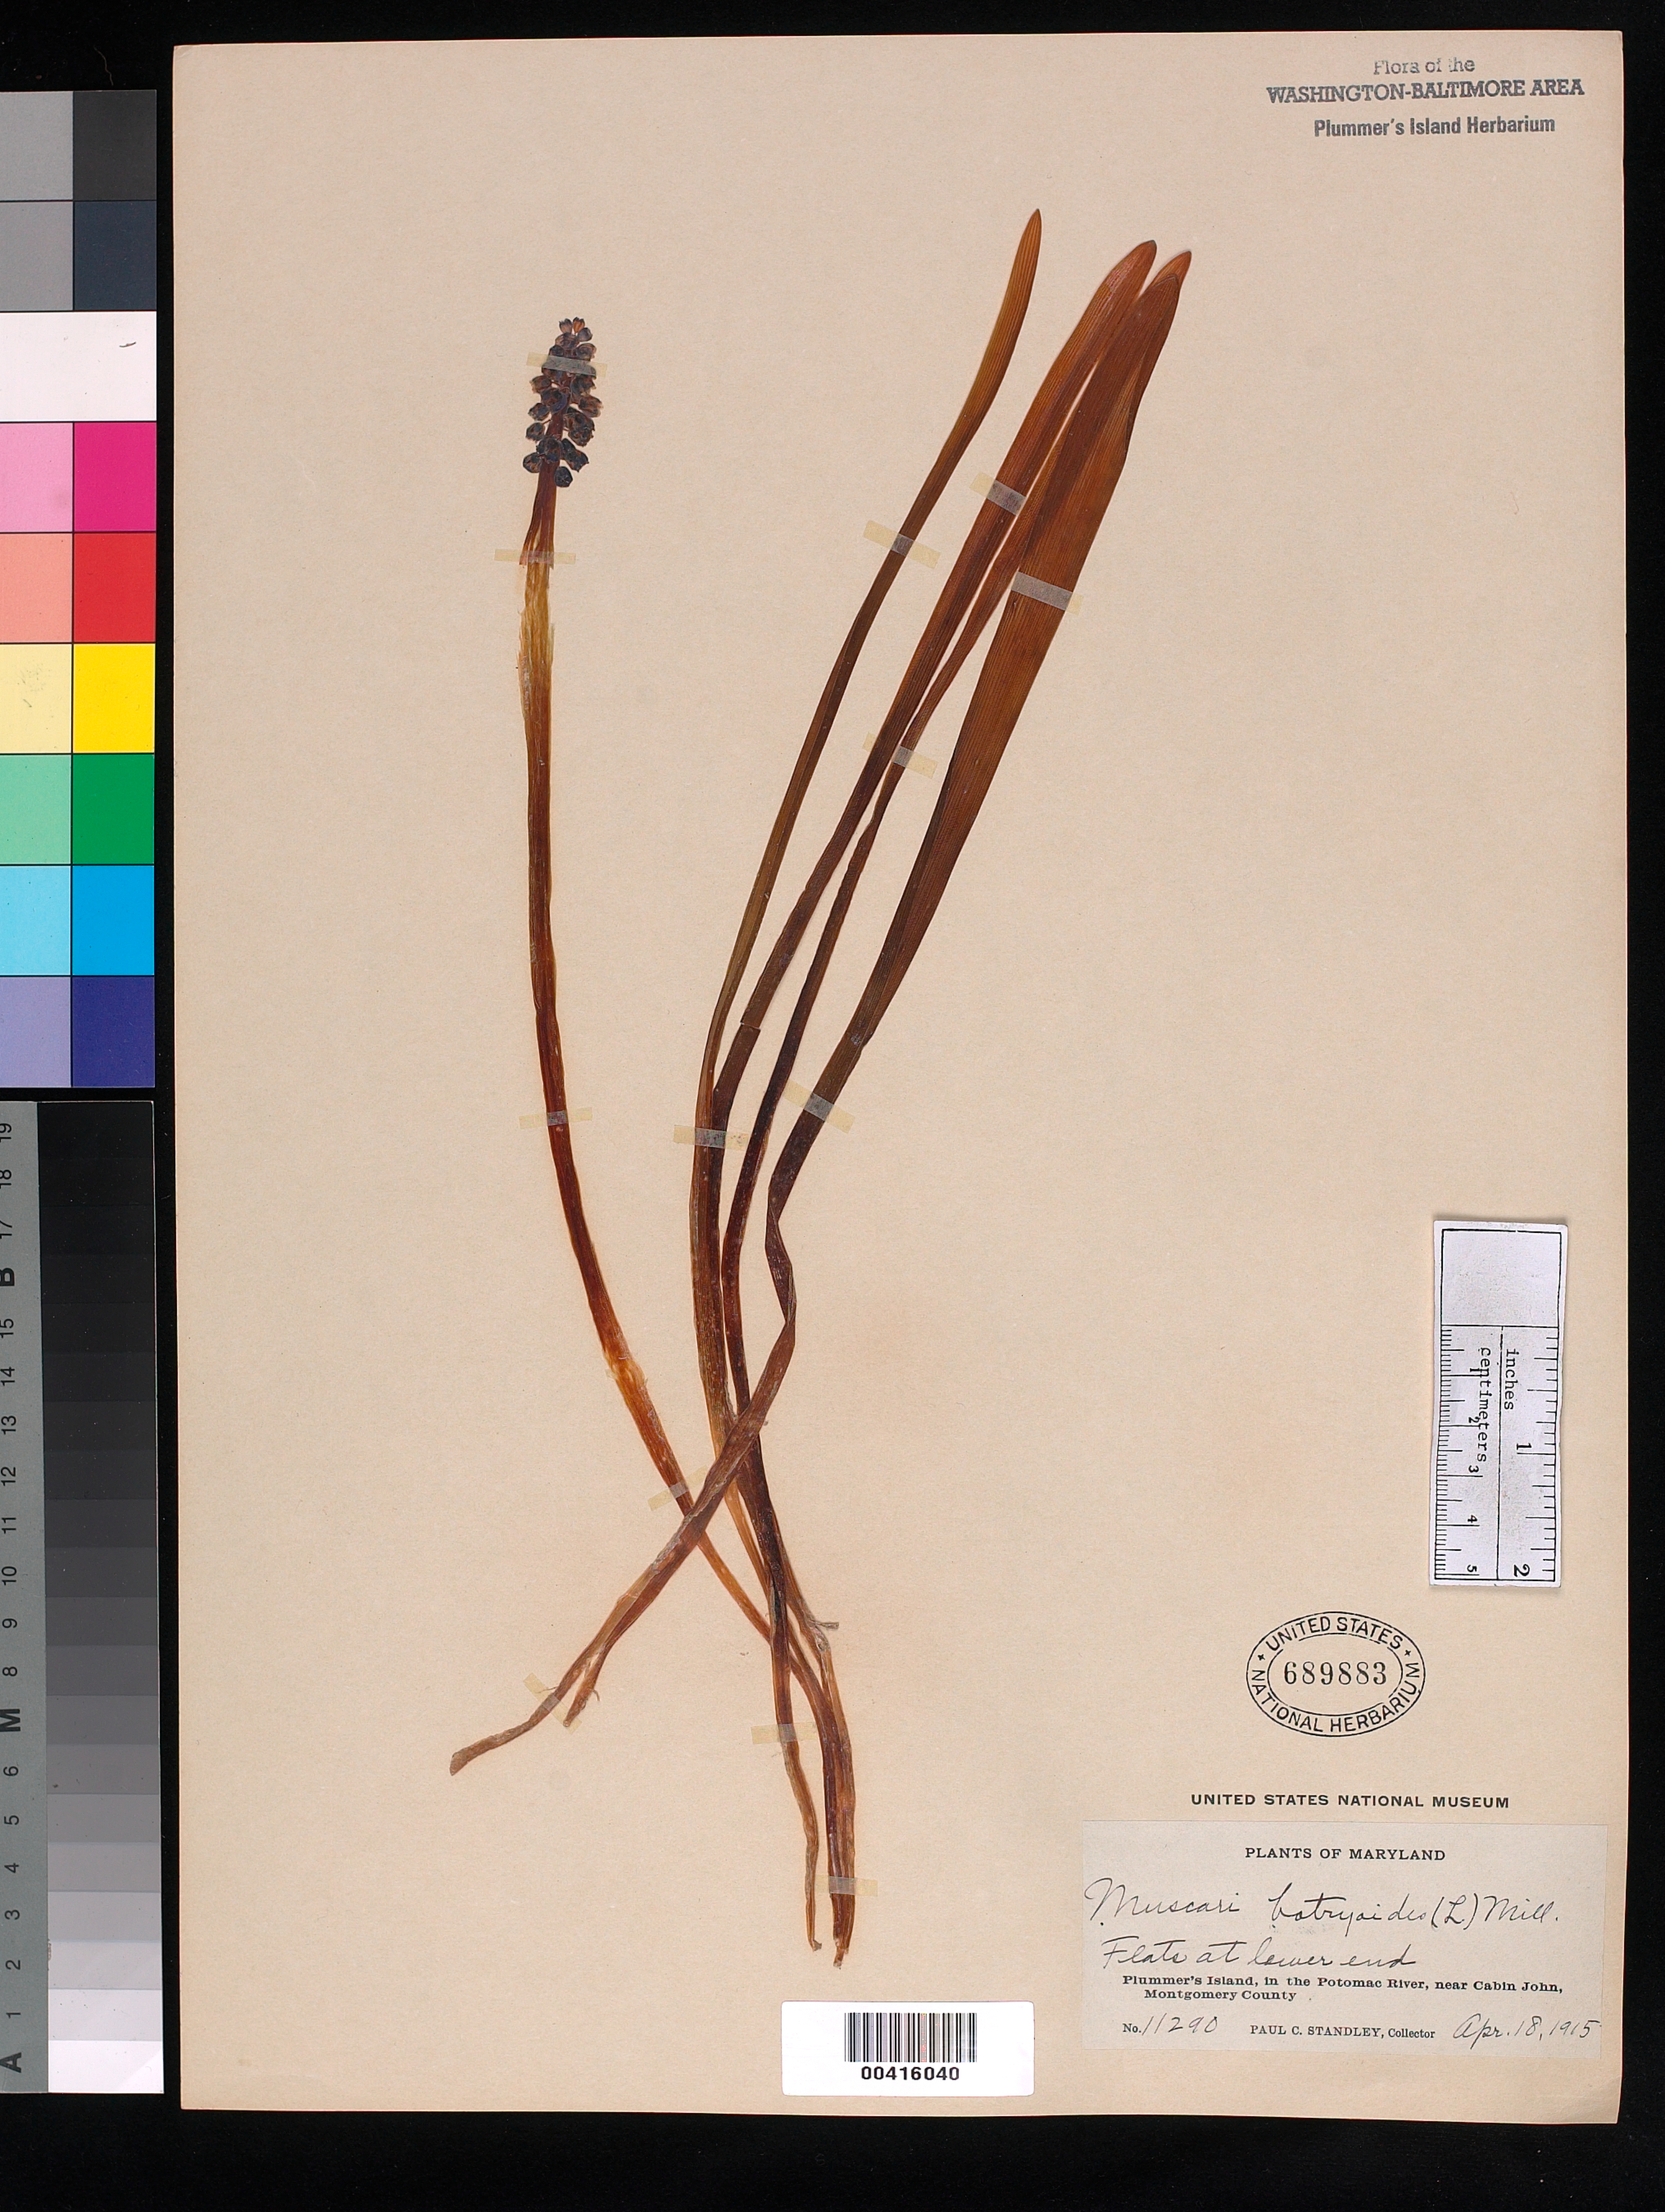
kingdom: Plantae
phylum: Tracheophyta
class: Liliopsida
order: Asparagales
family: Asparagaceae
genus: Muscari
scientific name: Muscari botryoides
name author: (L.) Mill.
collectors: P. C. Standley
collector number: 11290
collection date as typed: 18 Apr 1915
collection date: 1915-04-18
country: United States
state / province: Maryland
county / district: Montgomery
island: Plummers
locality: Plummer's Island; flats at lower end Plummers Island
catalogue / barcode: US 689883